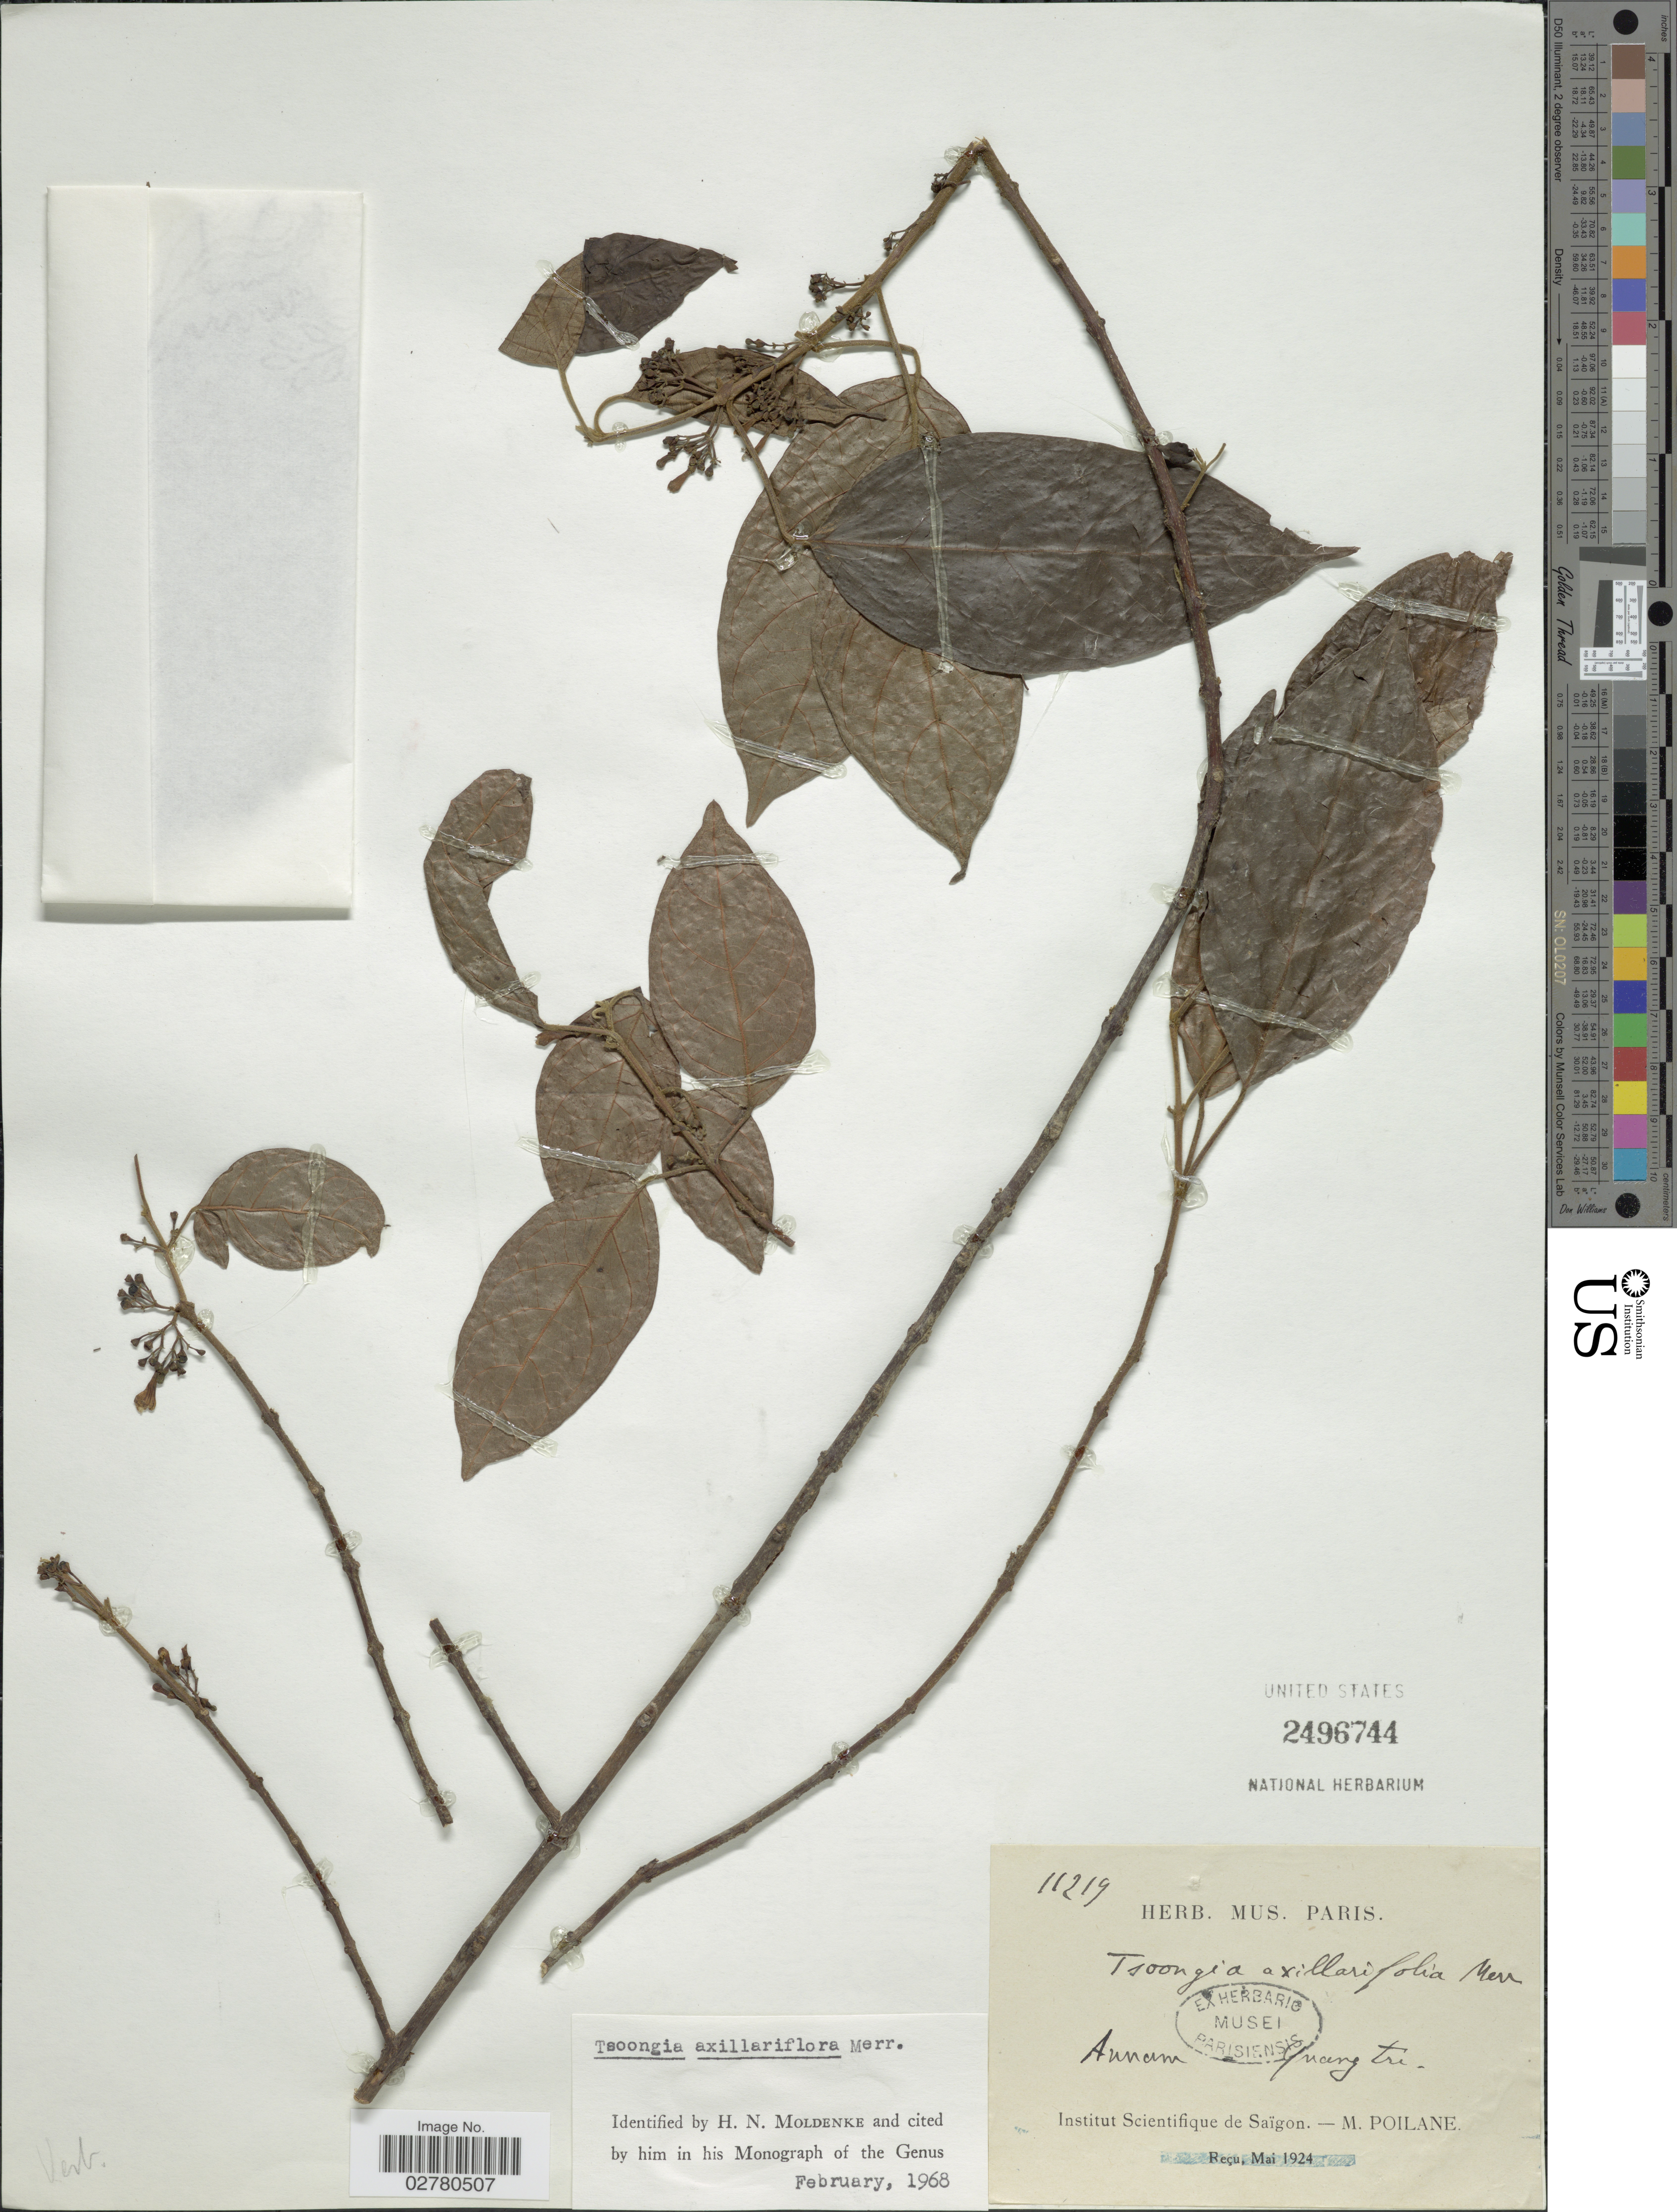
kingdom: Plantae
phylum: Tracheophyta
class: Magnoliopsida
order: Lamiales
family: Lamiaceae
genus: Tsoongia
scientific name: Tsoongia axillariflora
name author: Merr.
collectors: M. Poilane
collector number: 11219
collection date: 1924-05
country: Vietnam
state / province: Quang Tri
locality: Annam.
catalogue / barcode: US 2496744